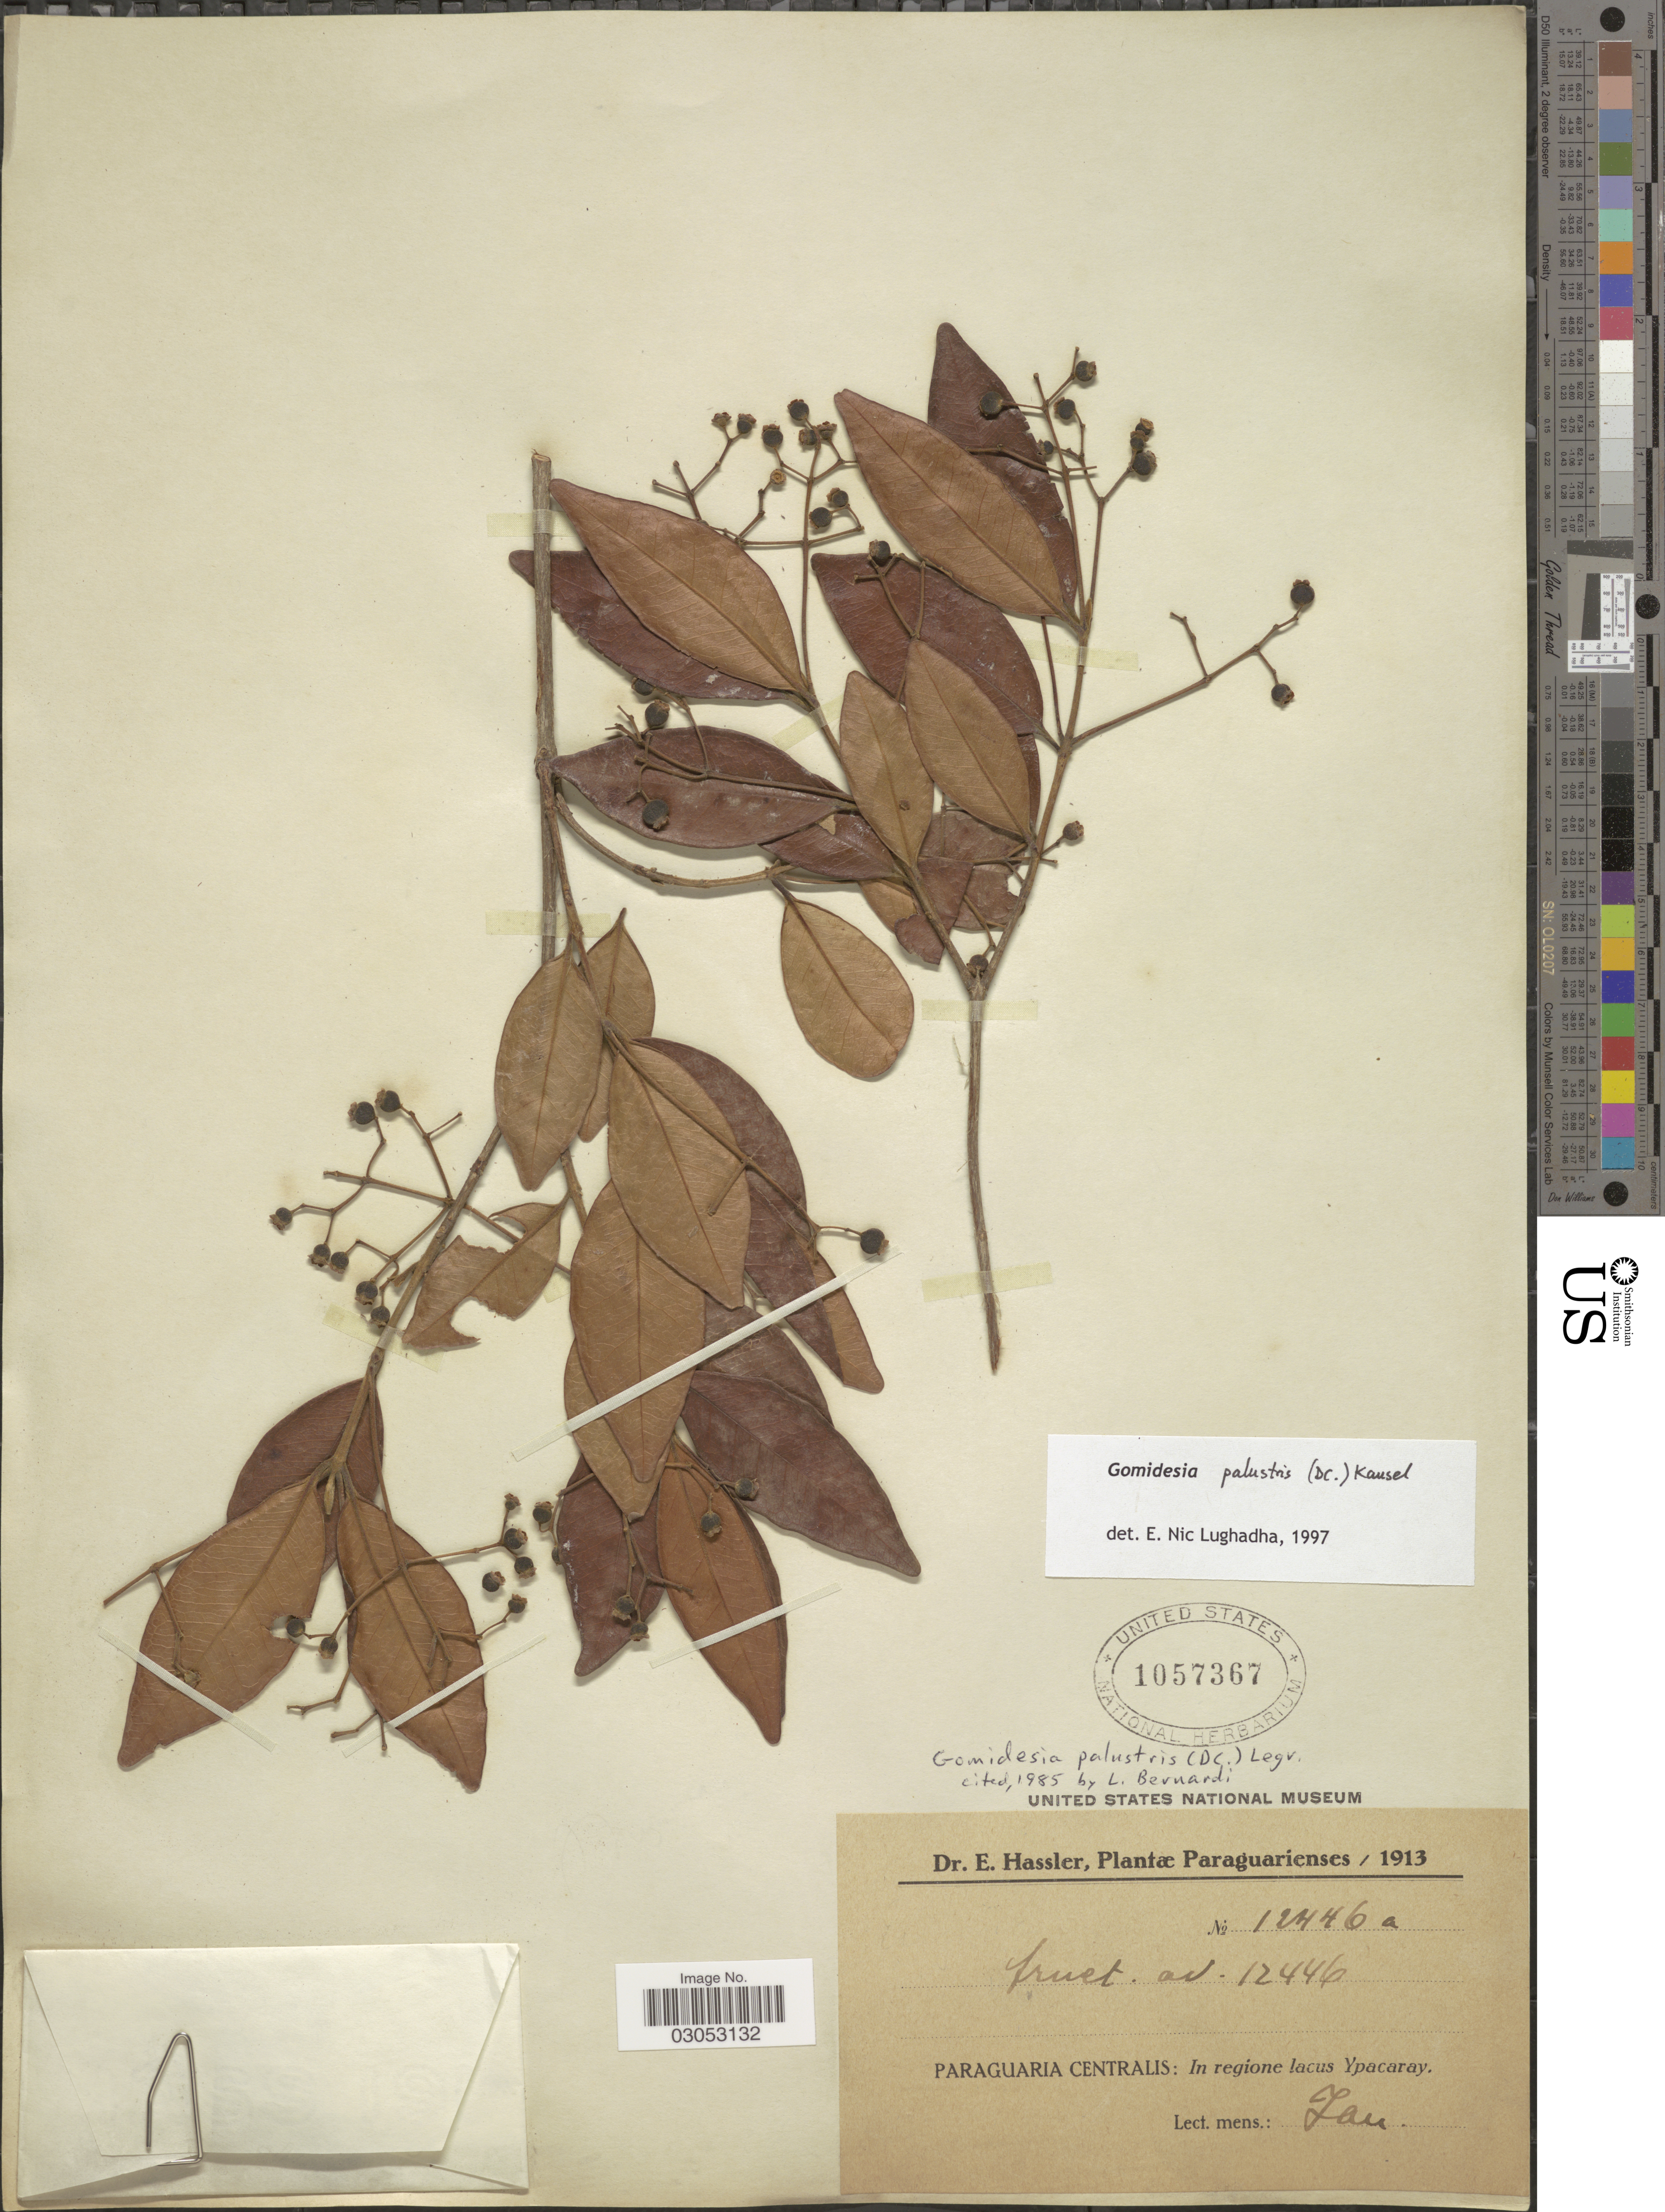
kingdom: Plantae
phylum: Tracheophyta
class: Magnoliopsida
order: Myrtales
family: Myrtaceae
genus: Myrcia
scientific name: Myrcia palustris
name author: DC.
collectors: E. Hassler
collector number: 12446a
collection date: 1913-01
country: Paraguay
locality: Paraguaria Centralis: In regione lacus Ypacaray.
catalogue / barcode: US 1057367